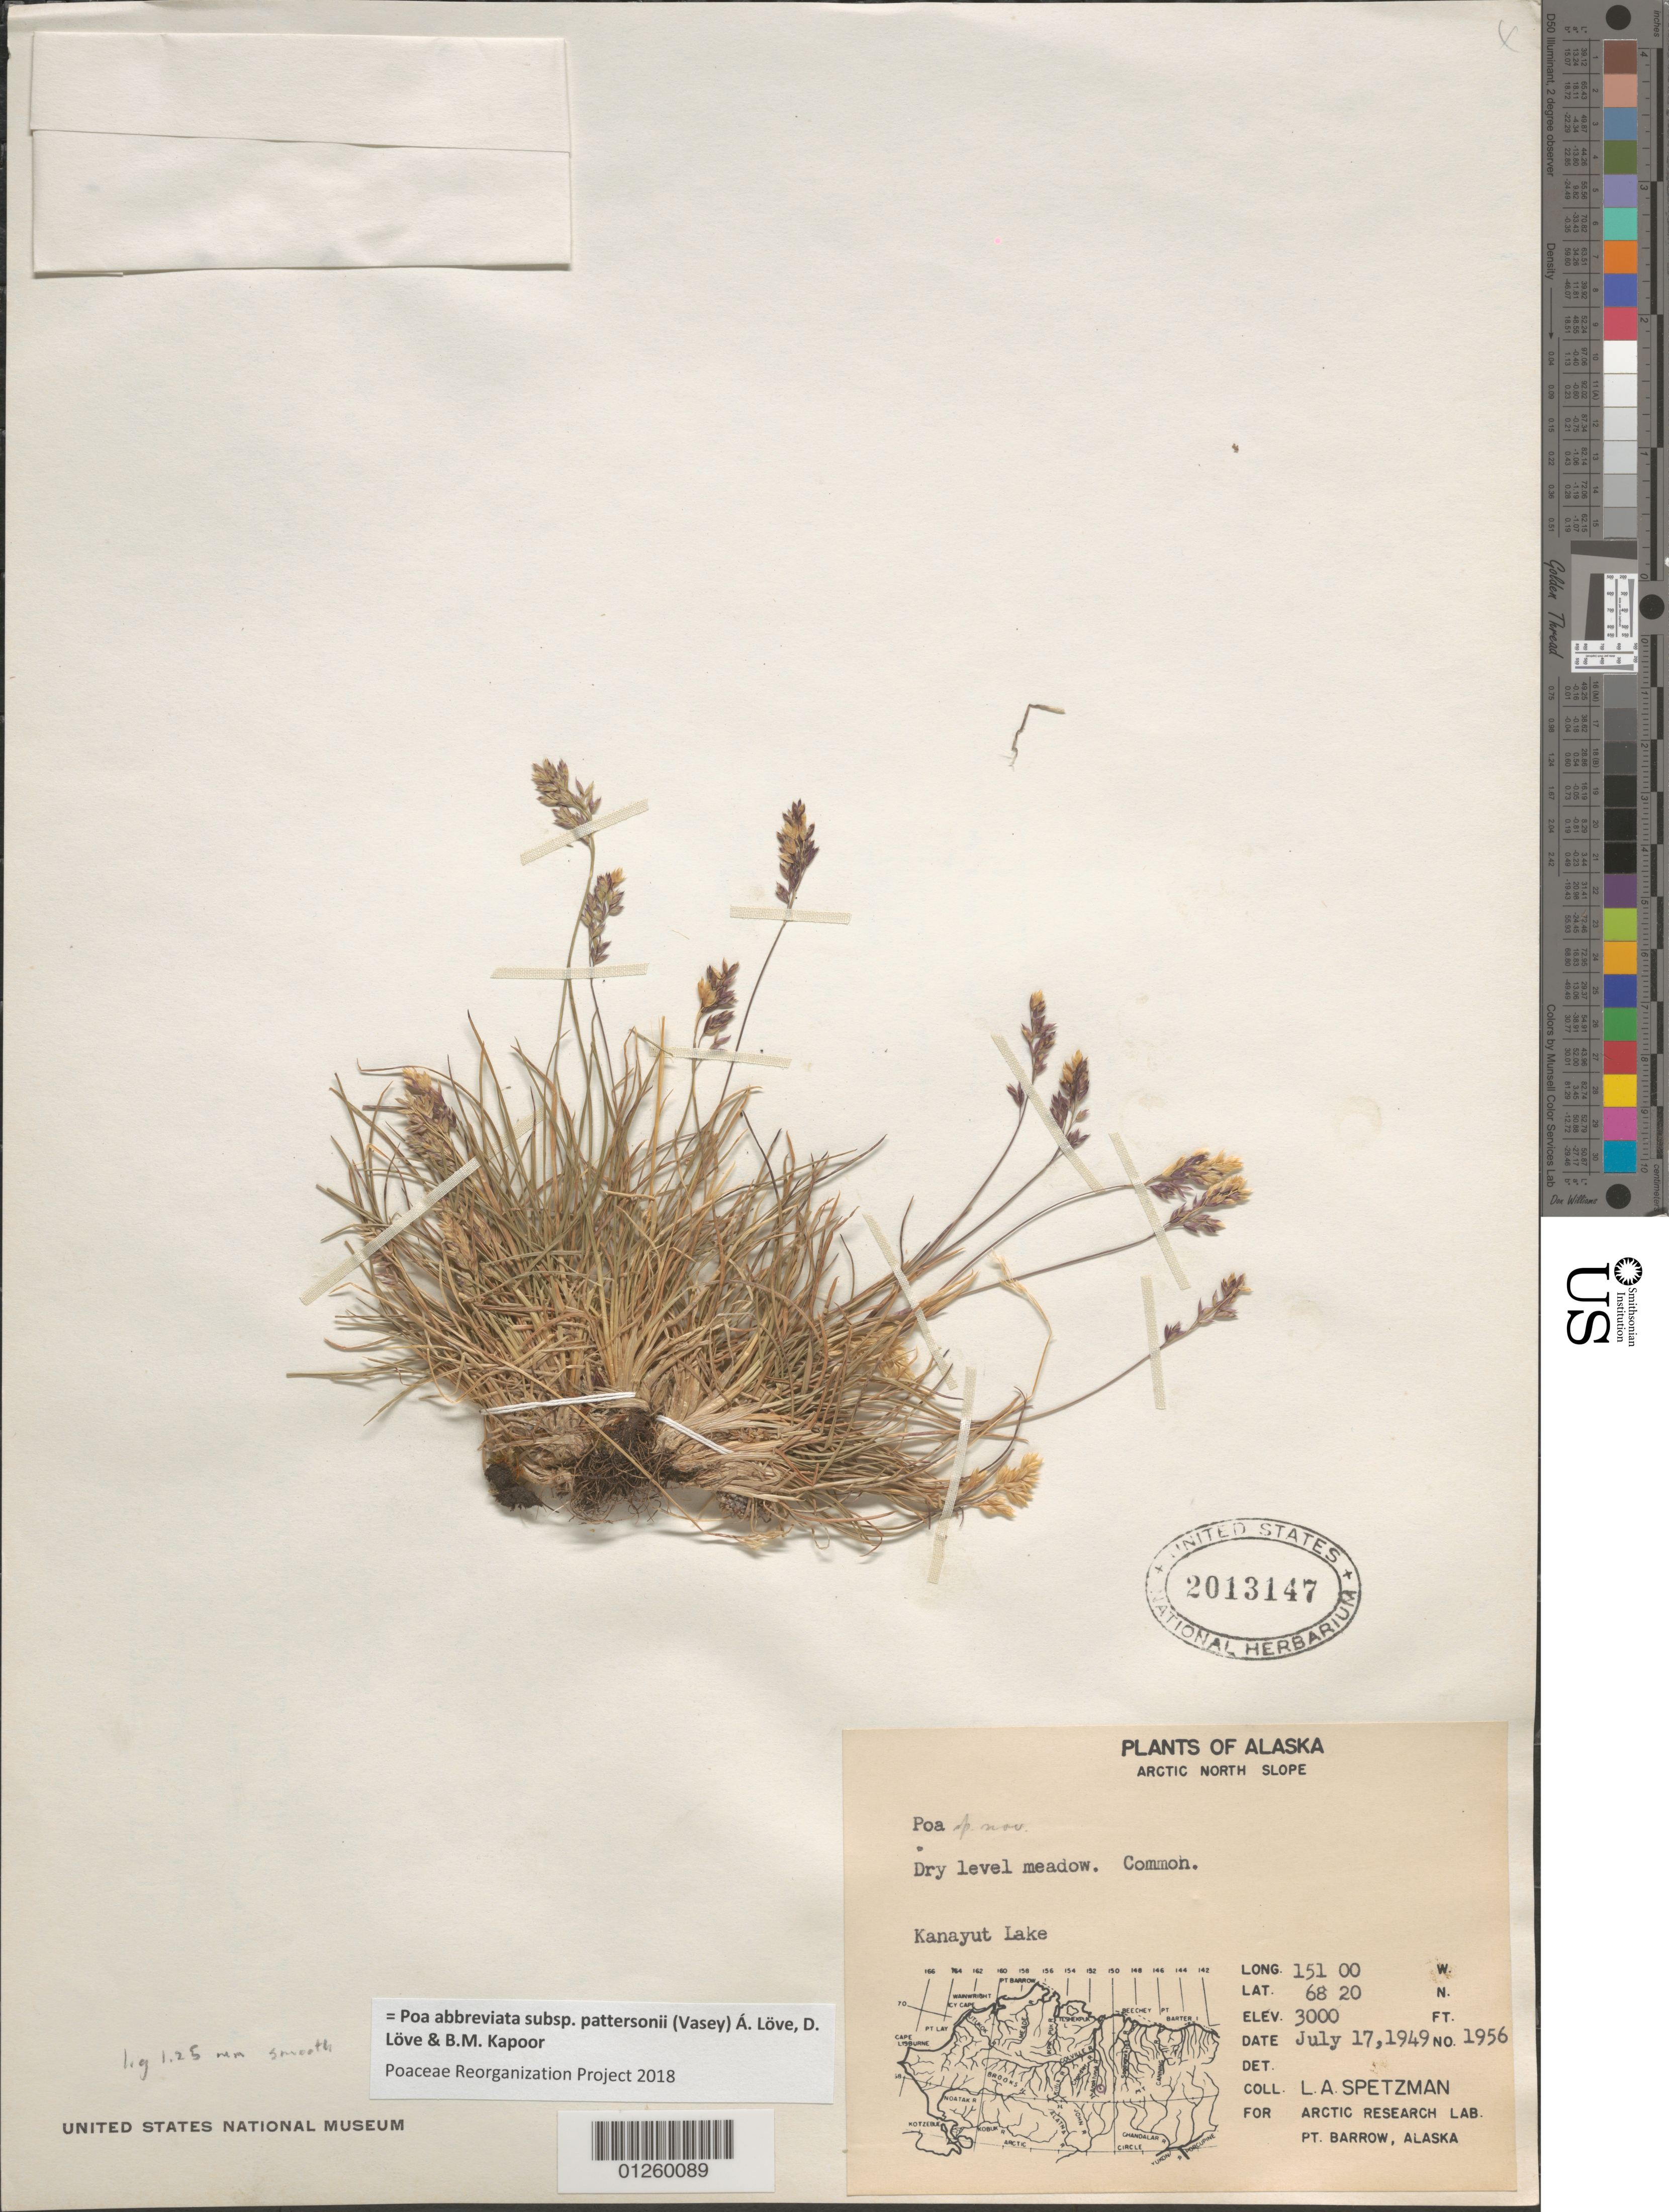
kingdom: Plantae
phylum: Tracheophyta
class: Liliopsida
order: Poales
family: Poaceae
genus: Poa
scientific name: Poa abbreviata subsp. pattersonii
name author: (Vasey) Á. Löve et al.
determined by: Poaceae Reorganization Project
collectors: L. Spetzman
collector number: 1956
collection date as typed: July 17, 1949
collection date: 1949-07-17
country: United States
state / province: Alaska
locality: Kanayut Lake.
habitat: Dry level meadow.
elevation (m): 914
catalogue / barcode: US 2013147